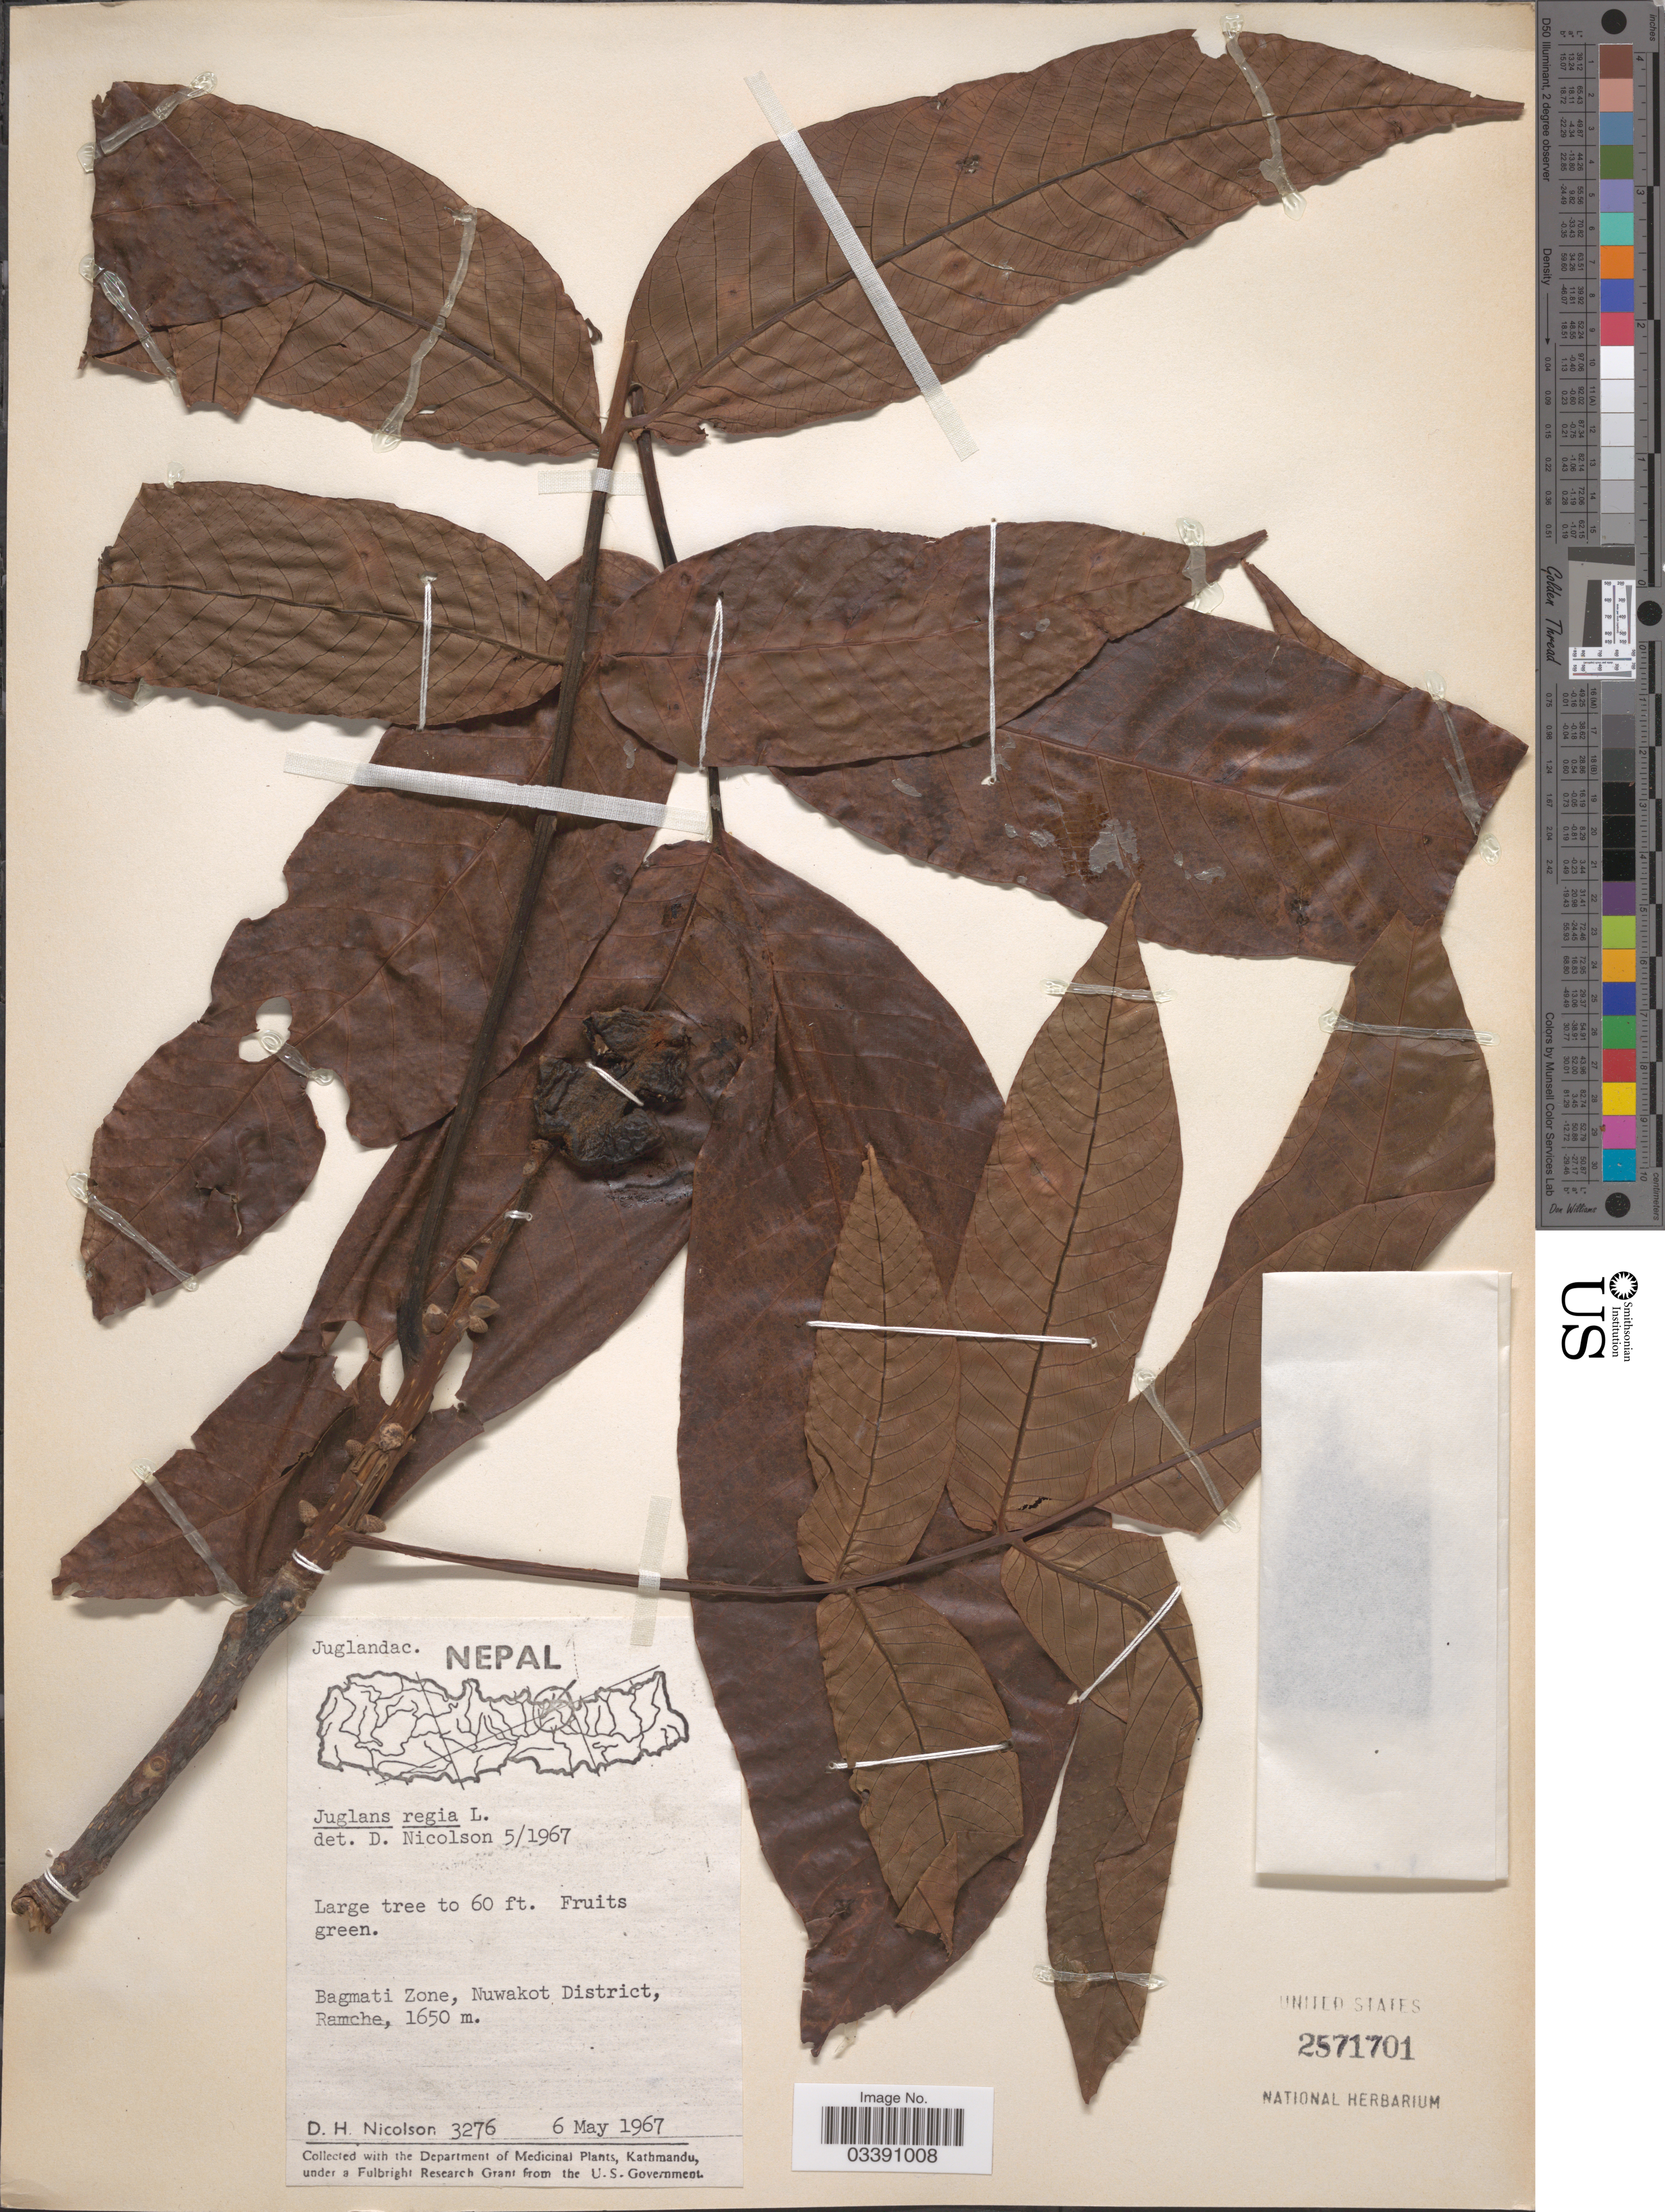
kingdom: Plantae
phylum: Tracheophyta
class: Magnoliopsida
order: Fagales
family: Juglandaceae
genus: Juglans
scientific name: Juglans regia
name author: L.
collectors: D. H. Nicolson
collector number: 3276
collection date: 1967-05-06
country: Nepal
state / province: Bagmati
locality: Bagmati Zone, Nuwakot District, Ramche.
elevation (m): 1650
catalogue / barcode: US 2571701